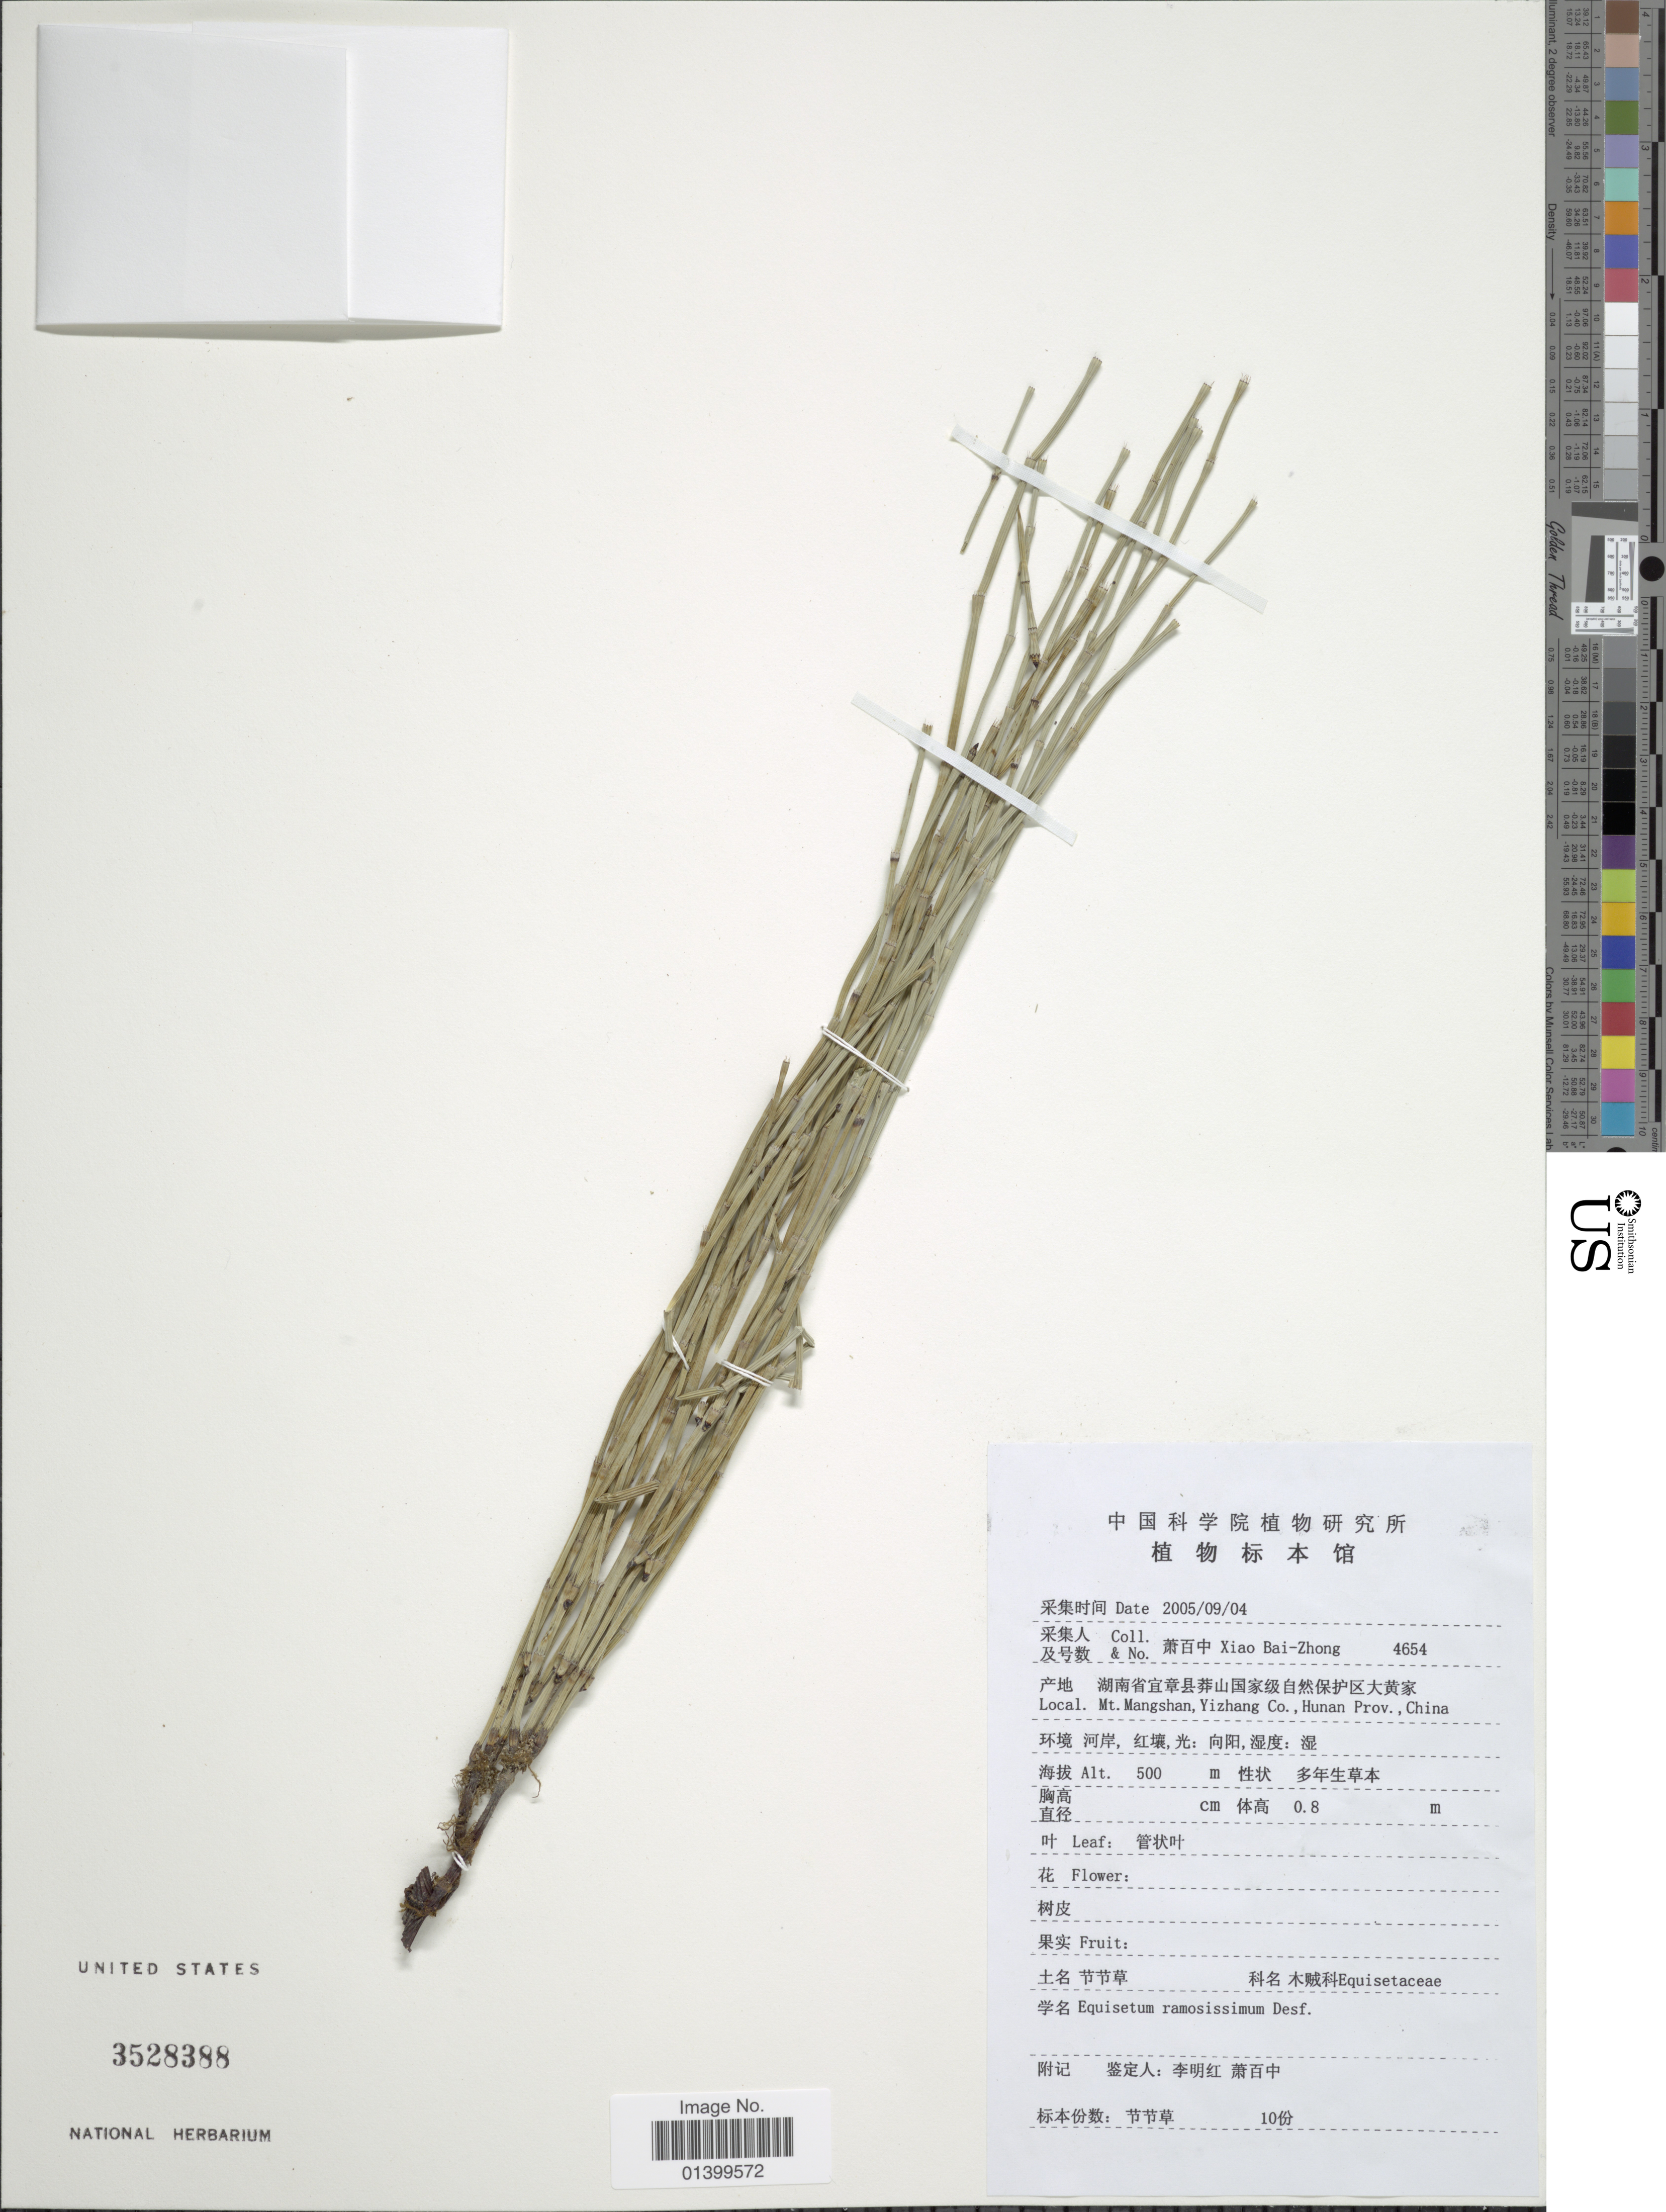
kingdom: Plantae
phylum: Tracheophyta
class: Polypodiopsida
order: Equisetales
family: Equisetaceae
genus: Equisetum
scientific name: Equisetum ramosissimum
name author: Desf.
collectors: B. Z. Xiao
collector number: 4654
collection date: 2005-09-04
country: China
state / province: Hunan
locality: Mt. Mangshan, Yizhang Co., Hunan Prov., China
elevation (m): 500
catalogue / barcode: US 3528388